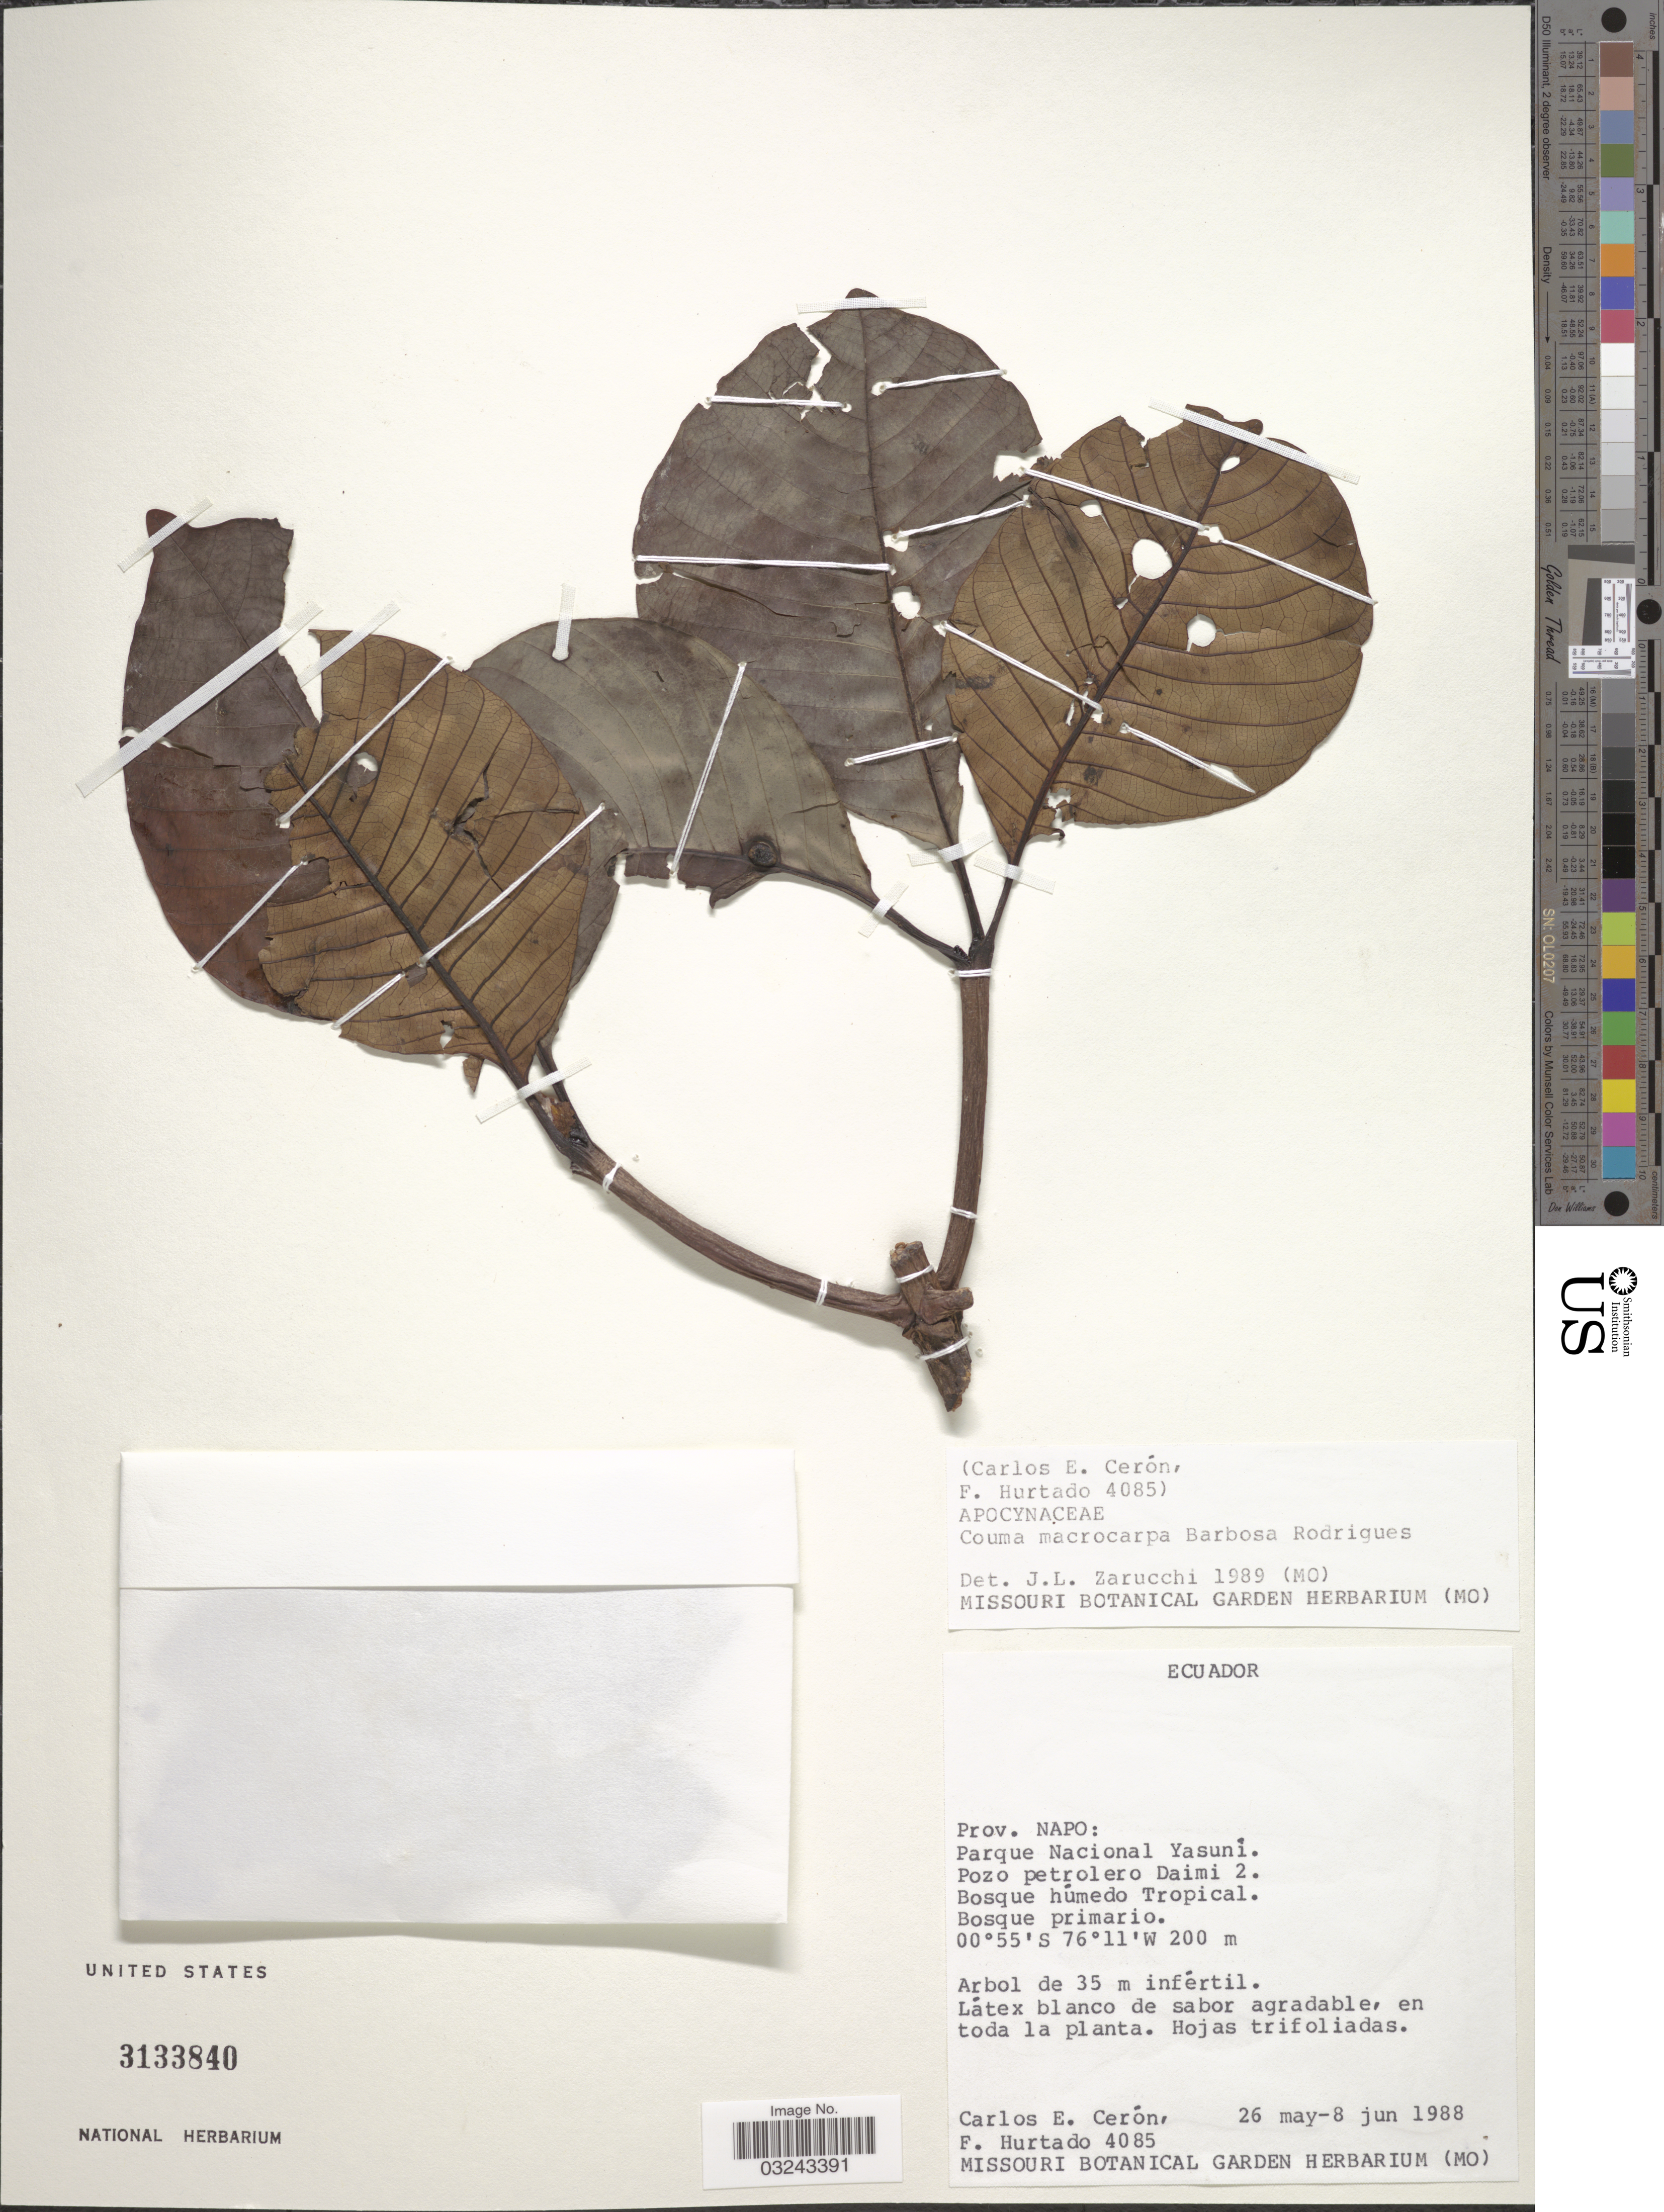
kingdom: Plantae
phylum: Tracheophyta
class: Magnoliopsida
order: Gentianales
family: Apocynaceae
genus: Couma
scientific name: Couma macrocarpa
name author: Barb. Rodr.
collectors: C. E. Cerón M. & F. Hurtado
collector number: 4085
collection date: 1988-05-26/1988-06-08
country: Ecuador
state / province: Napo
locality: Parque Nacional Yusuni. Pozo petrolero Daimi 2.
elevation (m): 200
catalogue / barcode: US 3133840